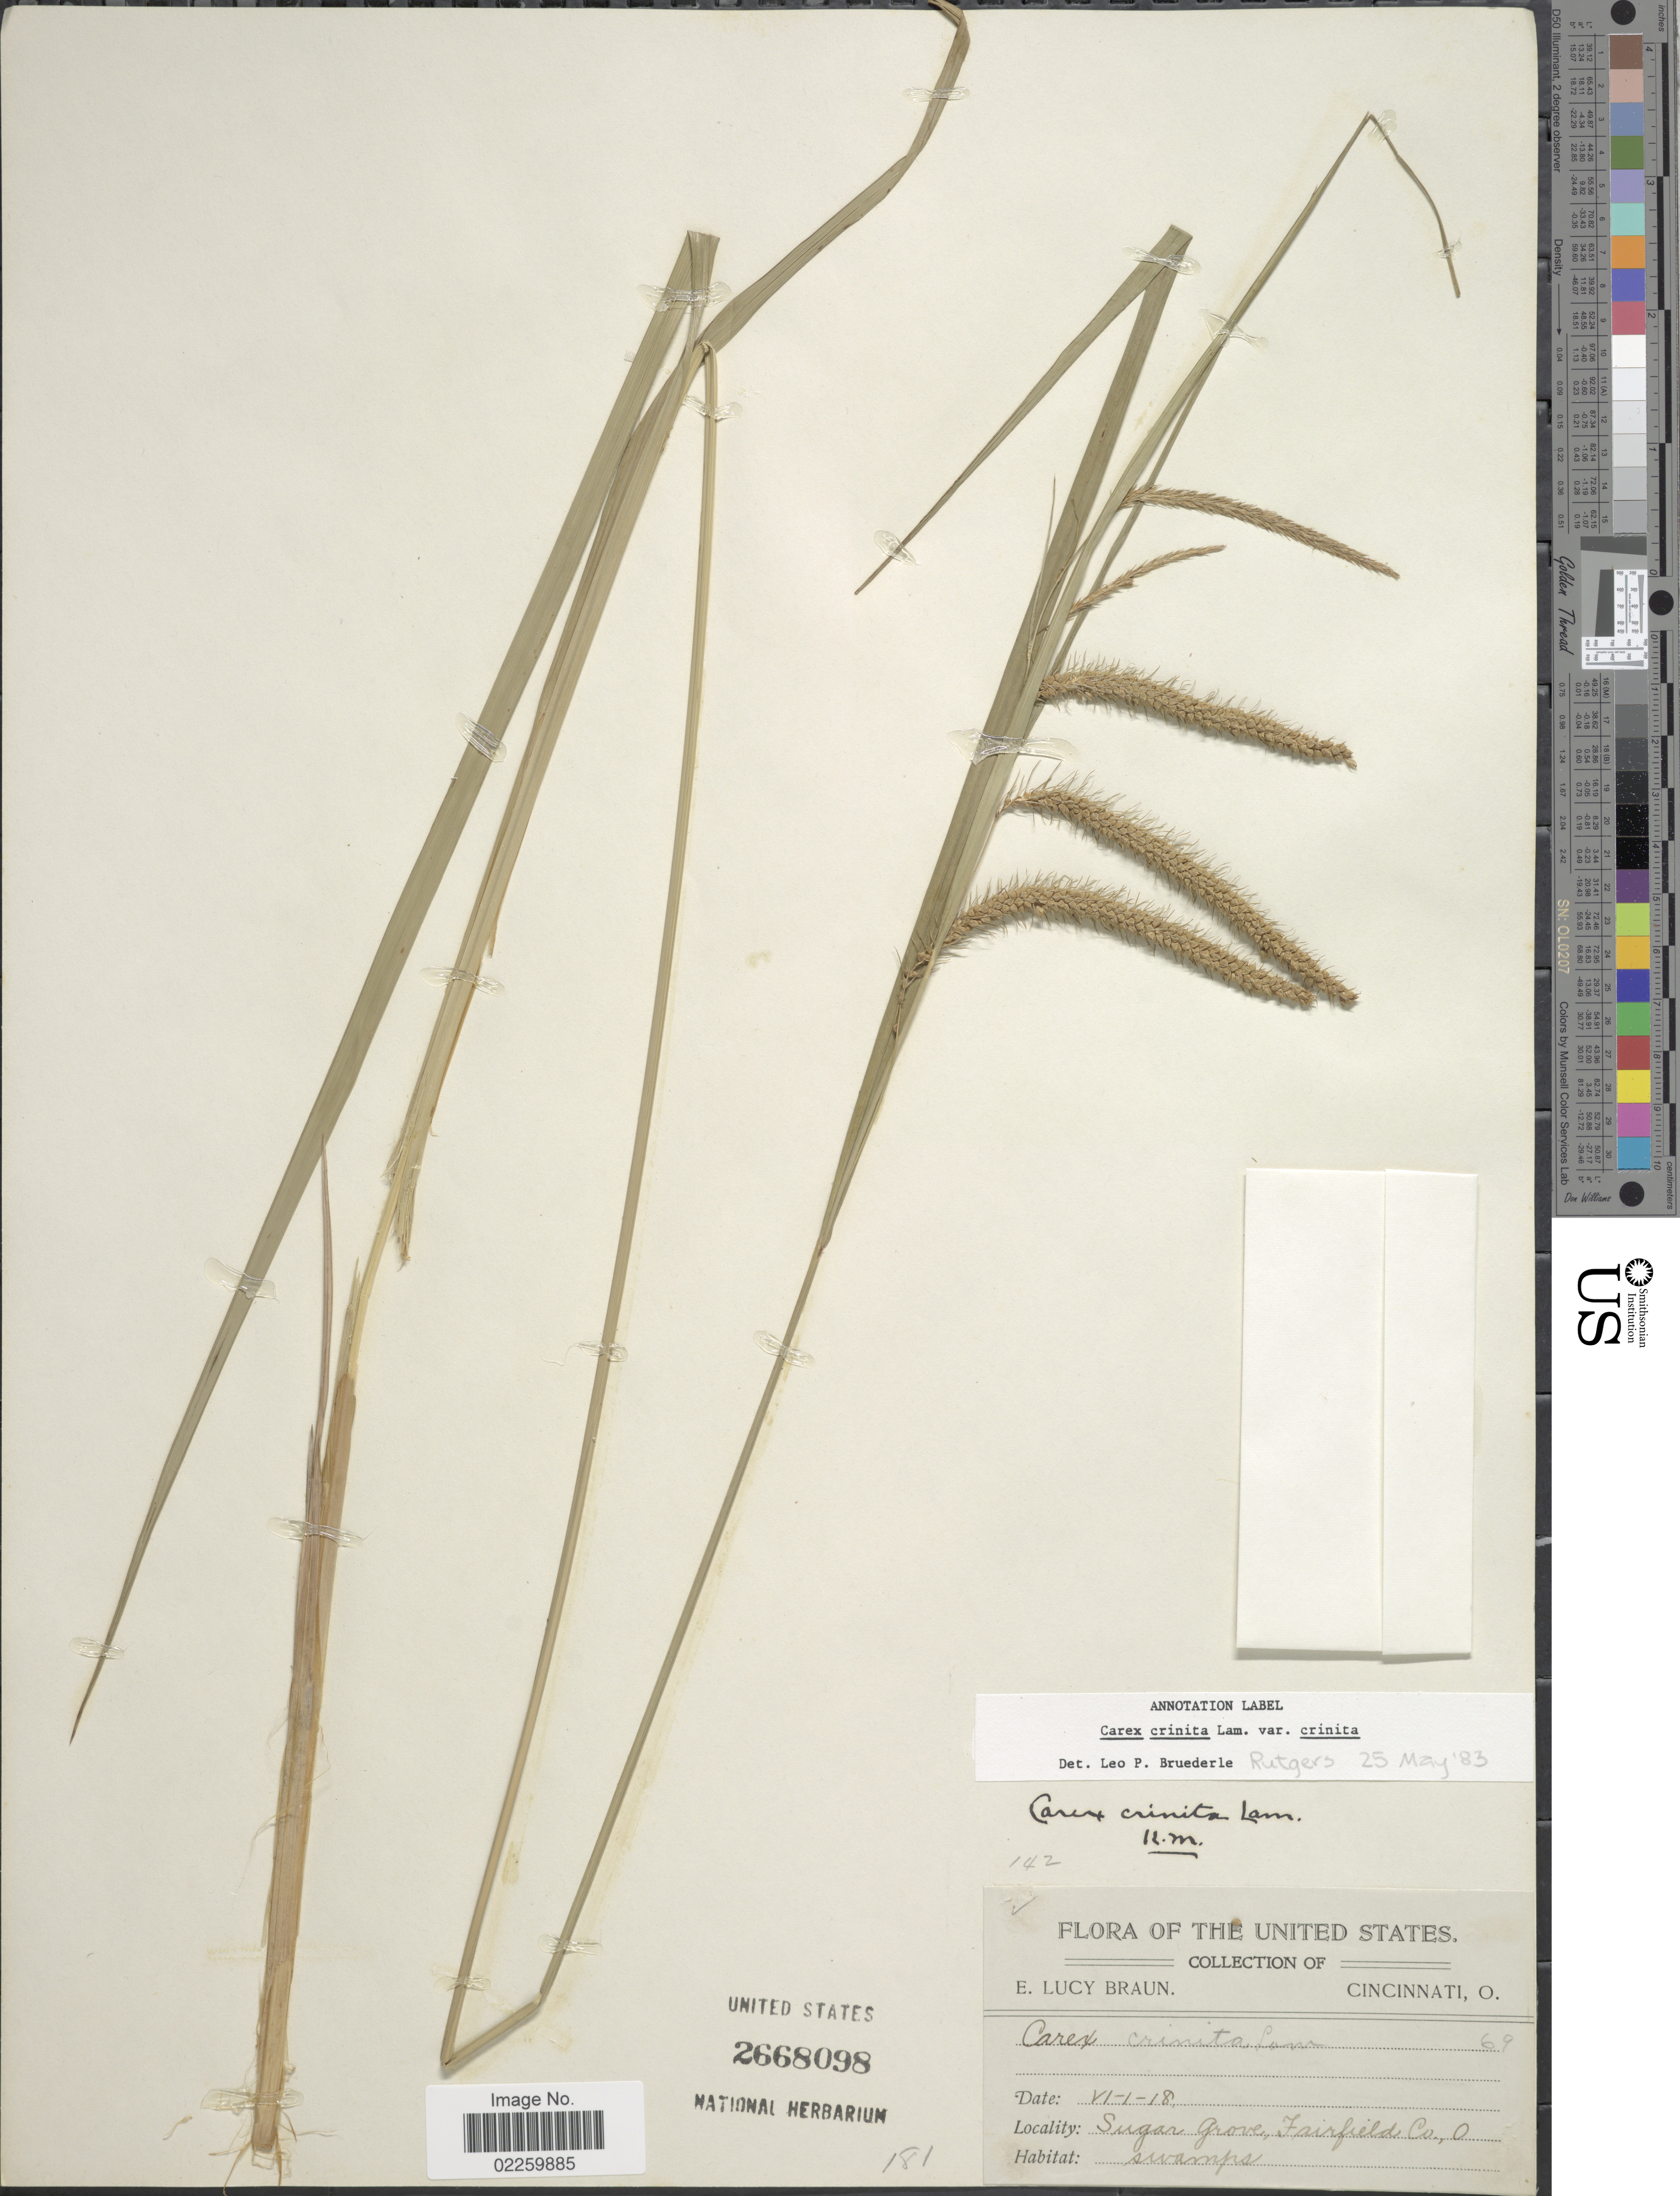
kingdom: Plantae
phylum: Tracheophyta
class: Liliopsida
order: Poales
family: Cyperaceae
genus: Carex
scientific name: Carex crinita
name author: Lam.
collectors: E. L. Braun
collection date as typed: Transcribed d/m/y: 1/6/18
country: United States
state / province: Ohio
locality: Sugar Grove, Fairfield Co. O.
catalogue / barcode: US 2668098